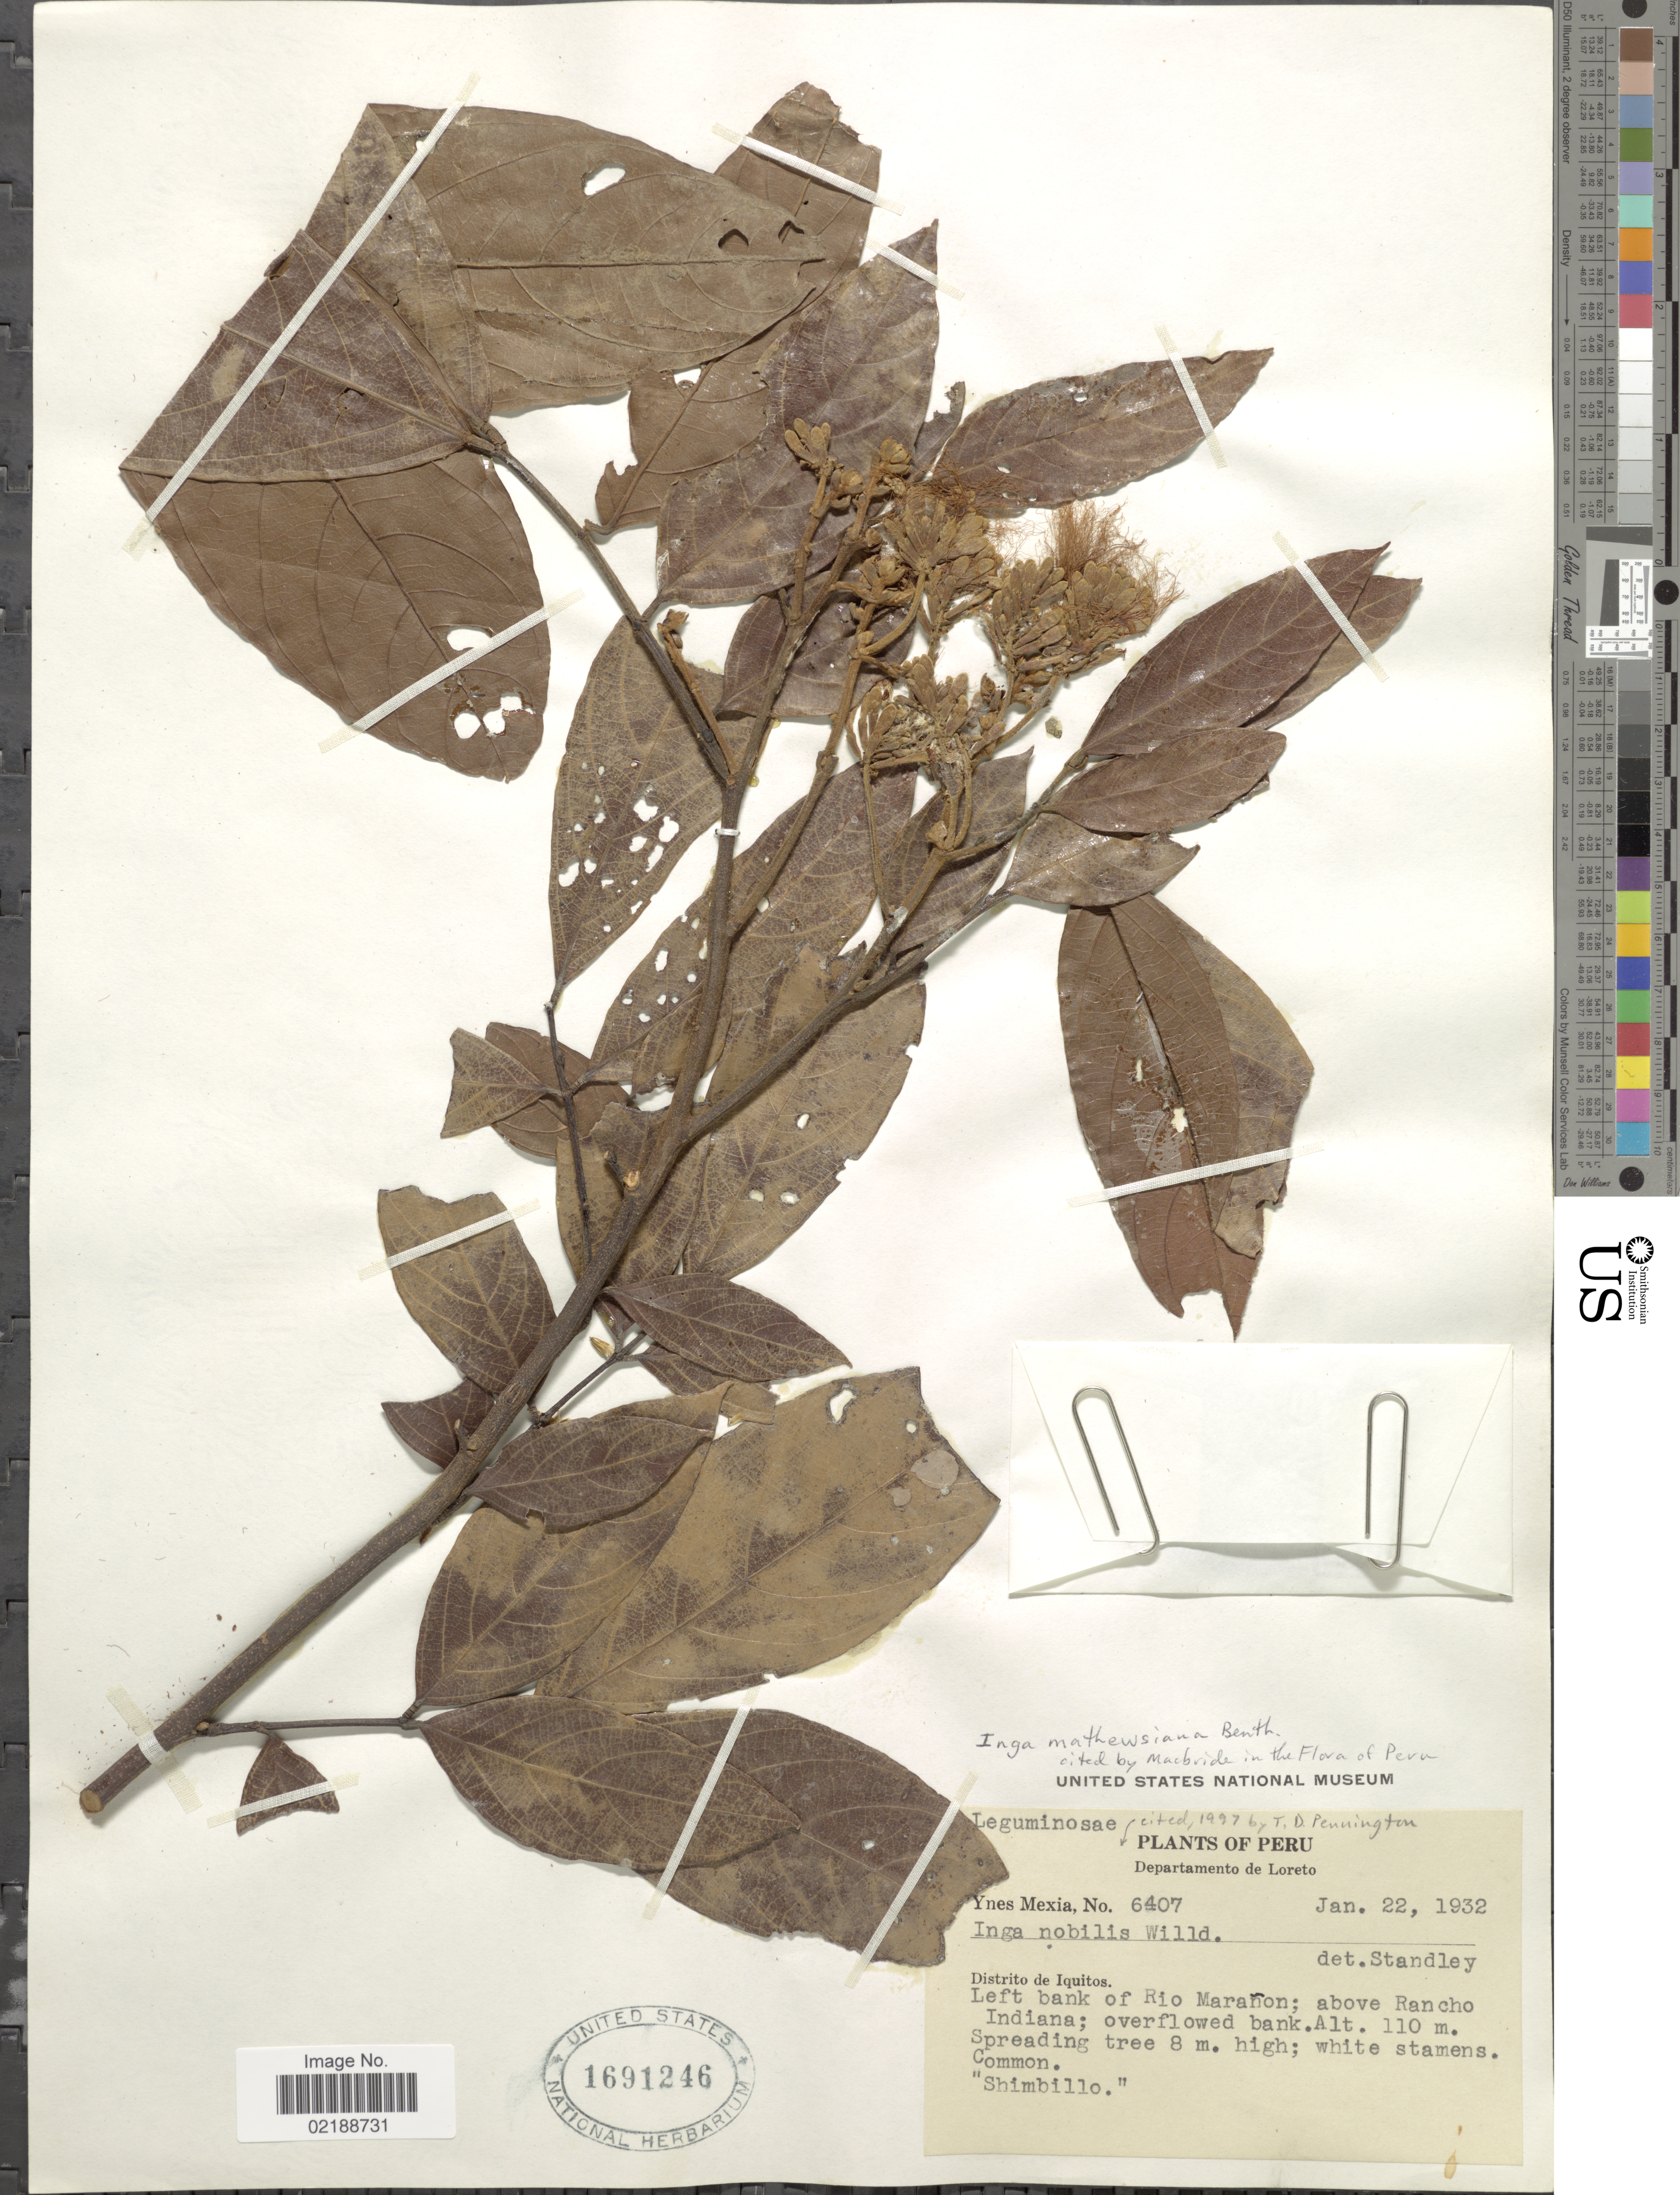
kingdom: Plantae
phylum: Tracheophyta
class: Magnoliopsida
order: Fabales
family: Fabaceae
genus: Inga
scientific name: Inga nobilis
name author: Willd.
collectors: Y. Mexia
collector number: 6407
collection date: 1932-01-22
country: Peru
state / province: Loreto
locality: Departamento de Loreto, Distrito de Iquitos, Left bank of Rio Marañon; above Rancho Indiana; overflowed bank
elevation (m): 110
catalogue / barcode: US 1691246